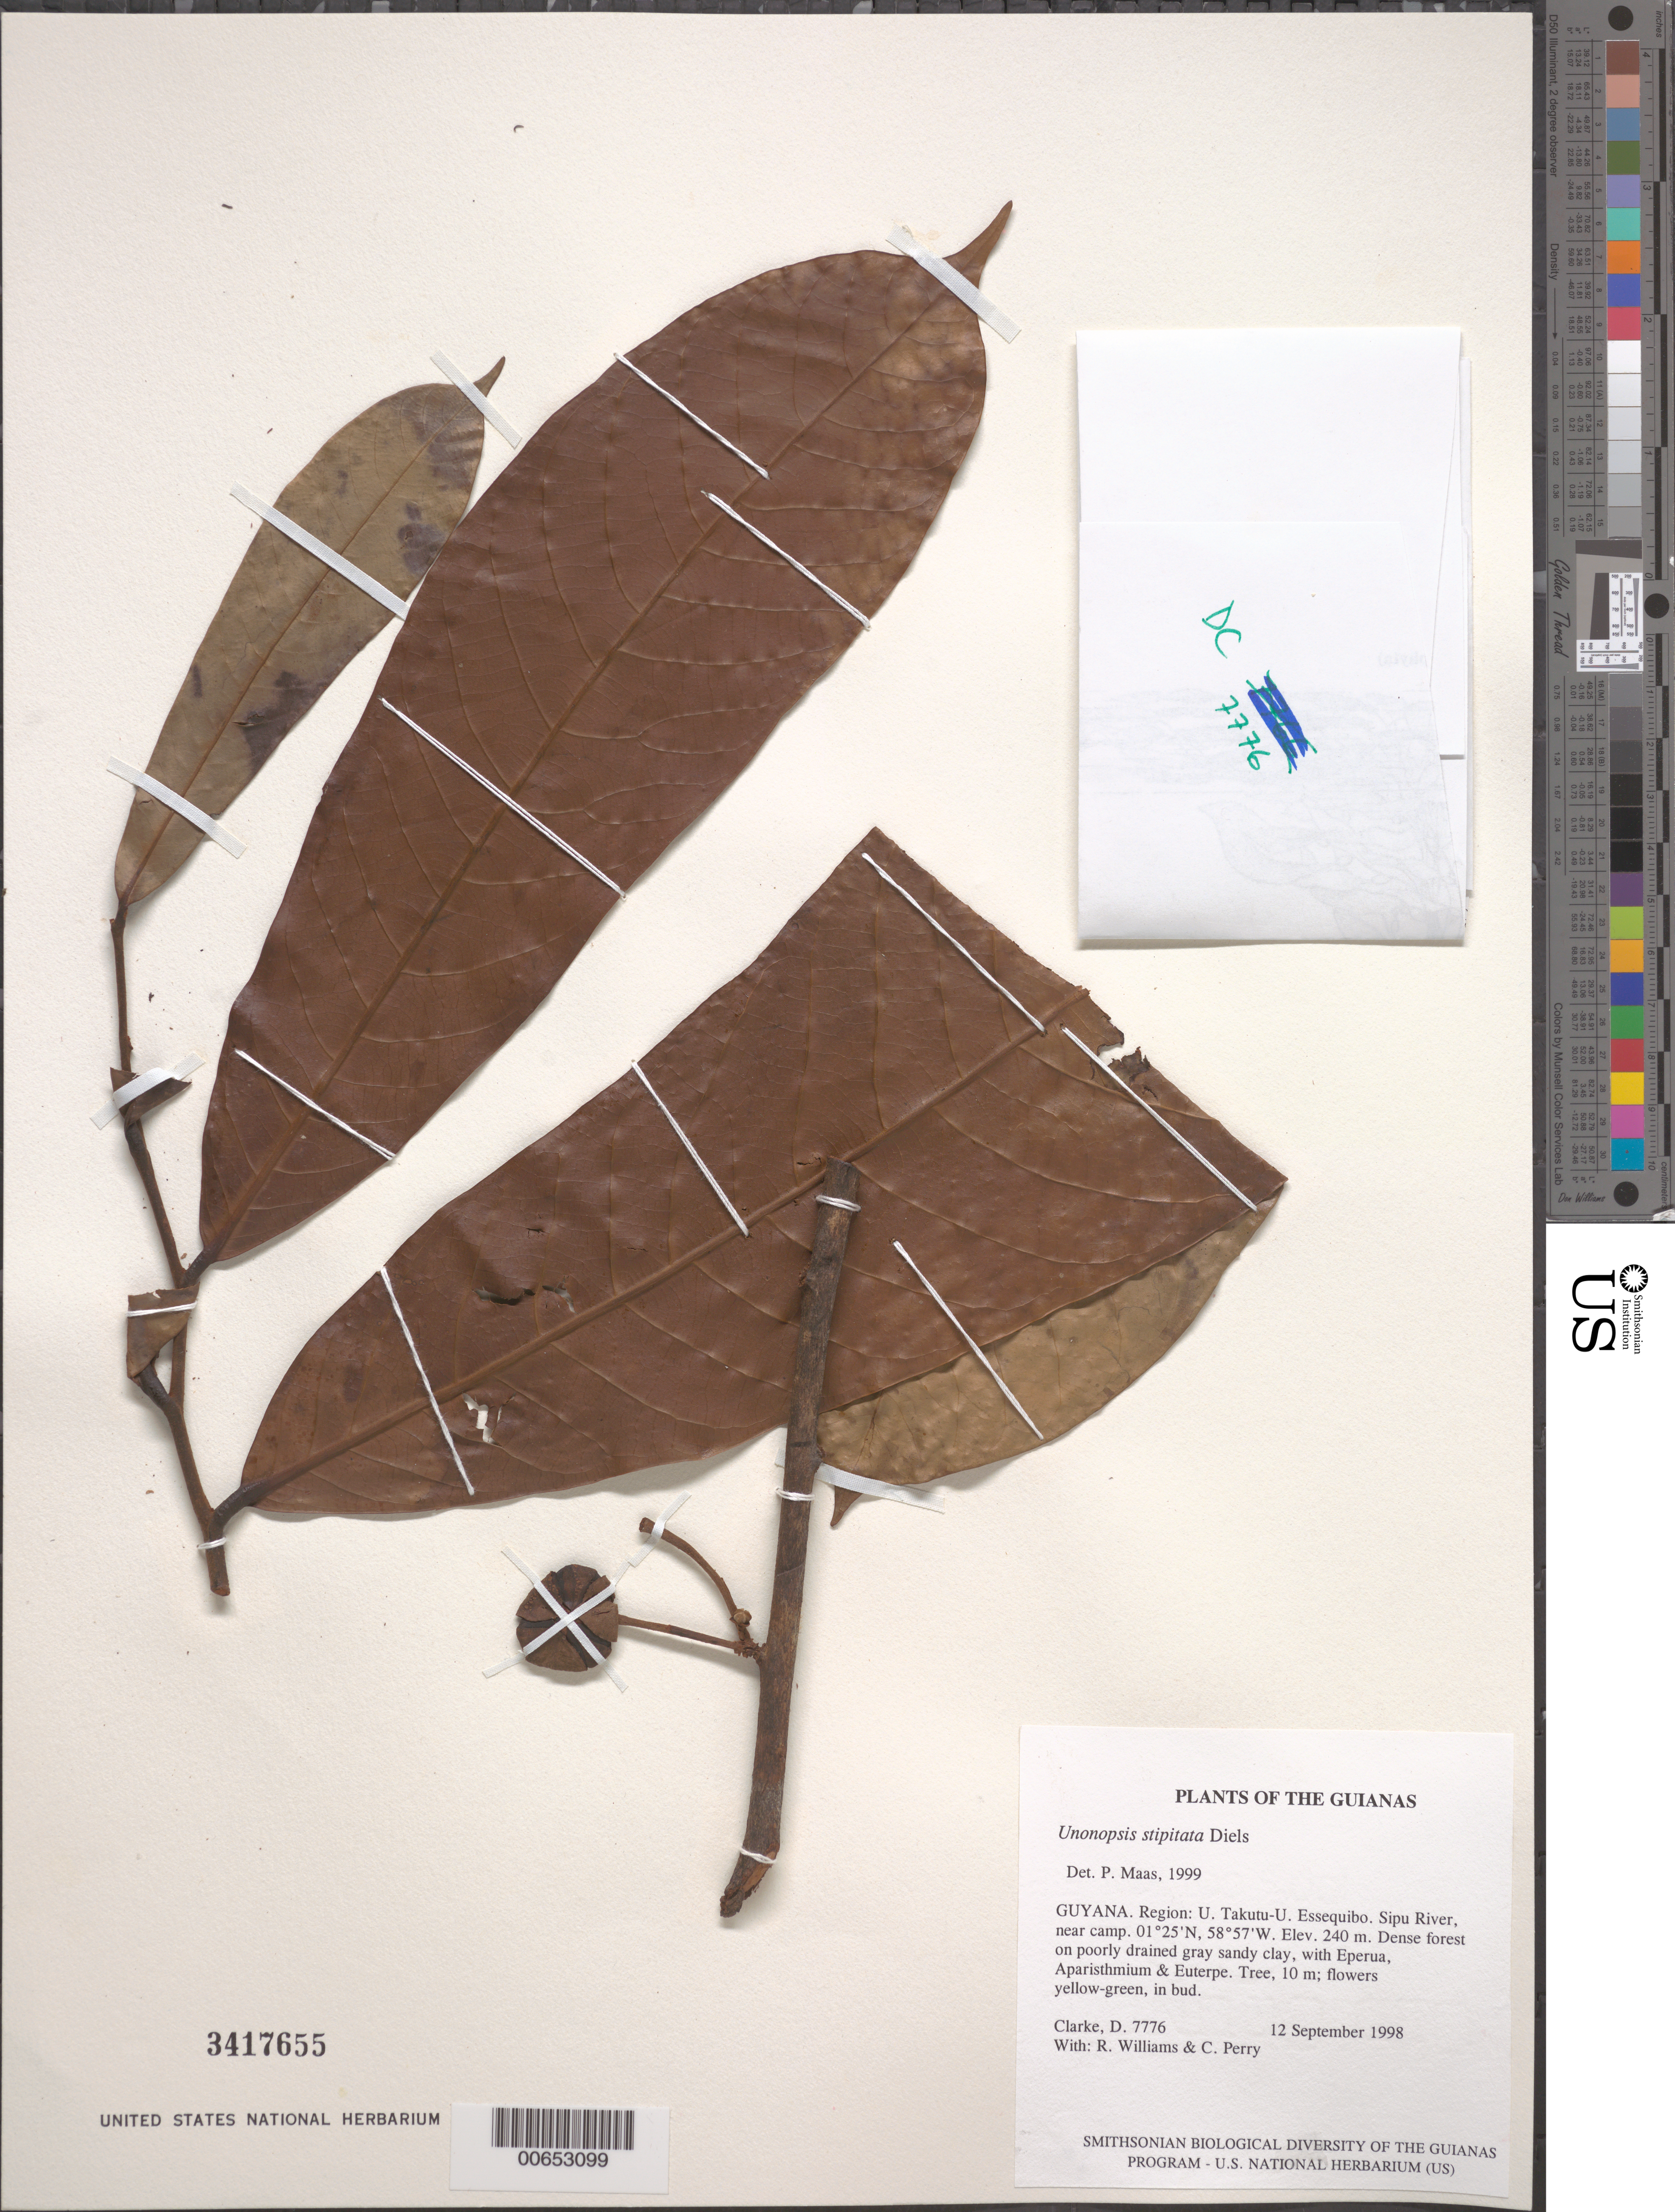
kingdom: Plantae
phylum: Tracheophyta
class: Magnoliopsida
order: Magnoliales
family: Annonaceae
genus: Unonopsis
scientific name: Unonopsis stipitata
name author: Diels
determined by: Maas, Paul J. M.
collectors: H. D. Clarke, R. Williams & C. Perry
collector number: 7776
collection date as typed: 12 September 1998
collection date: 1998-09-12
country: Guyana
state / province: U. Takutu-U. Essequibo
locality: Sipu River, near camp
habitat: Dense forest on poorly drained gray sandy clay, with Eperua, Aparisthmium & Euterpe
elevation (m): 240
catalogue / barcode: US 3417655